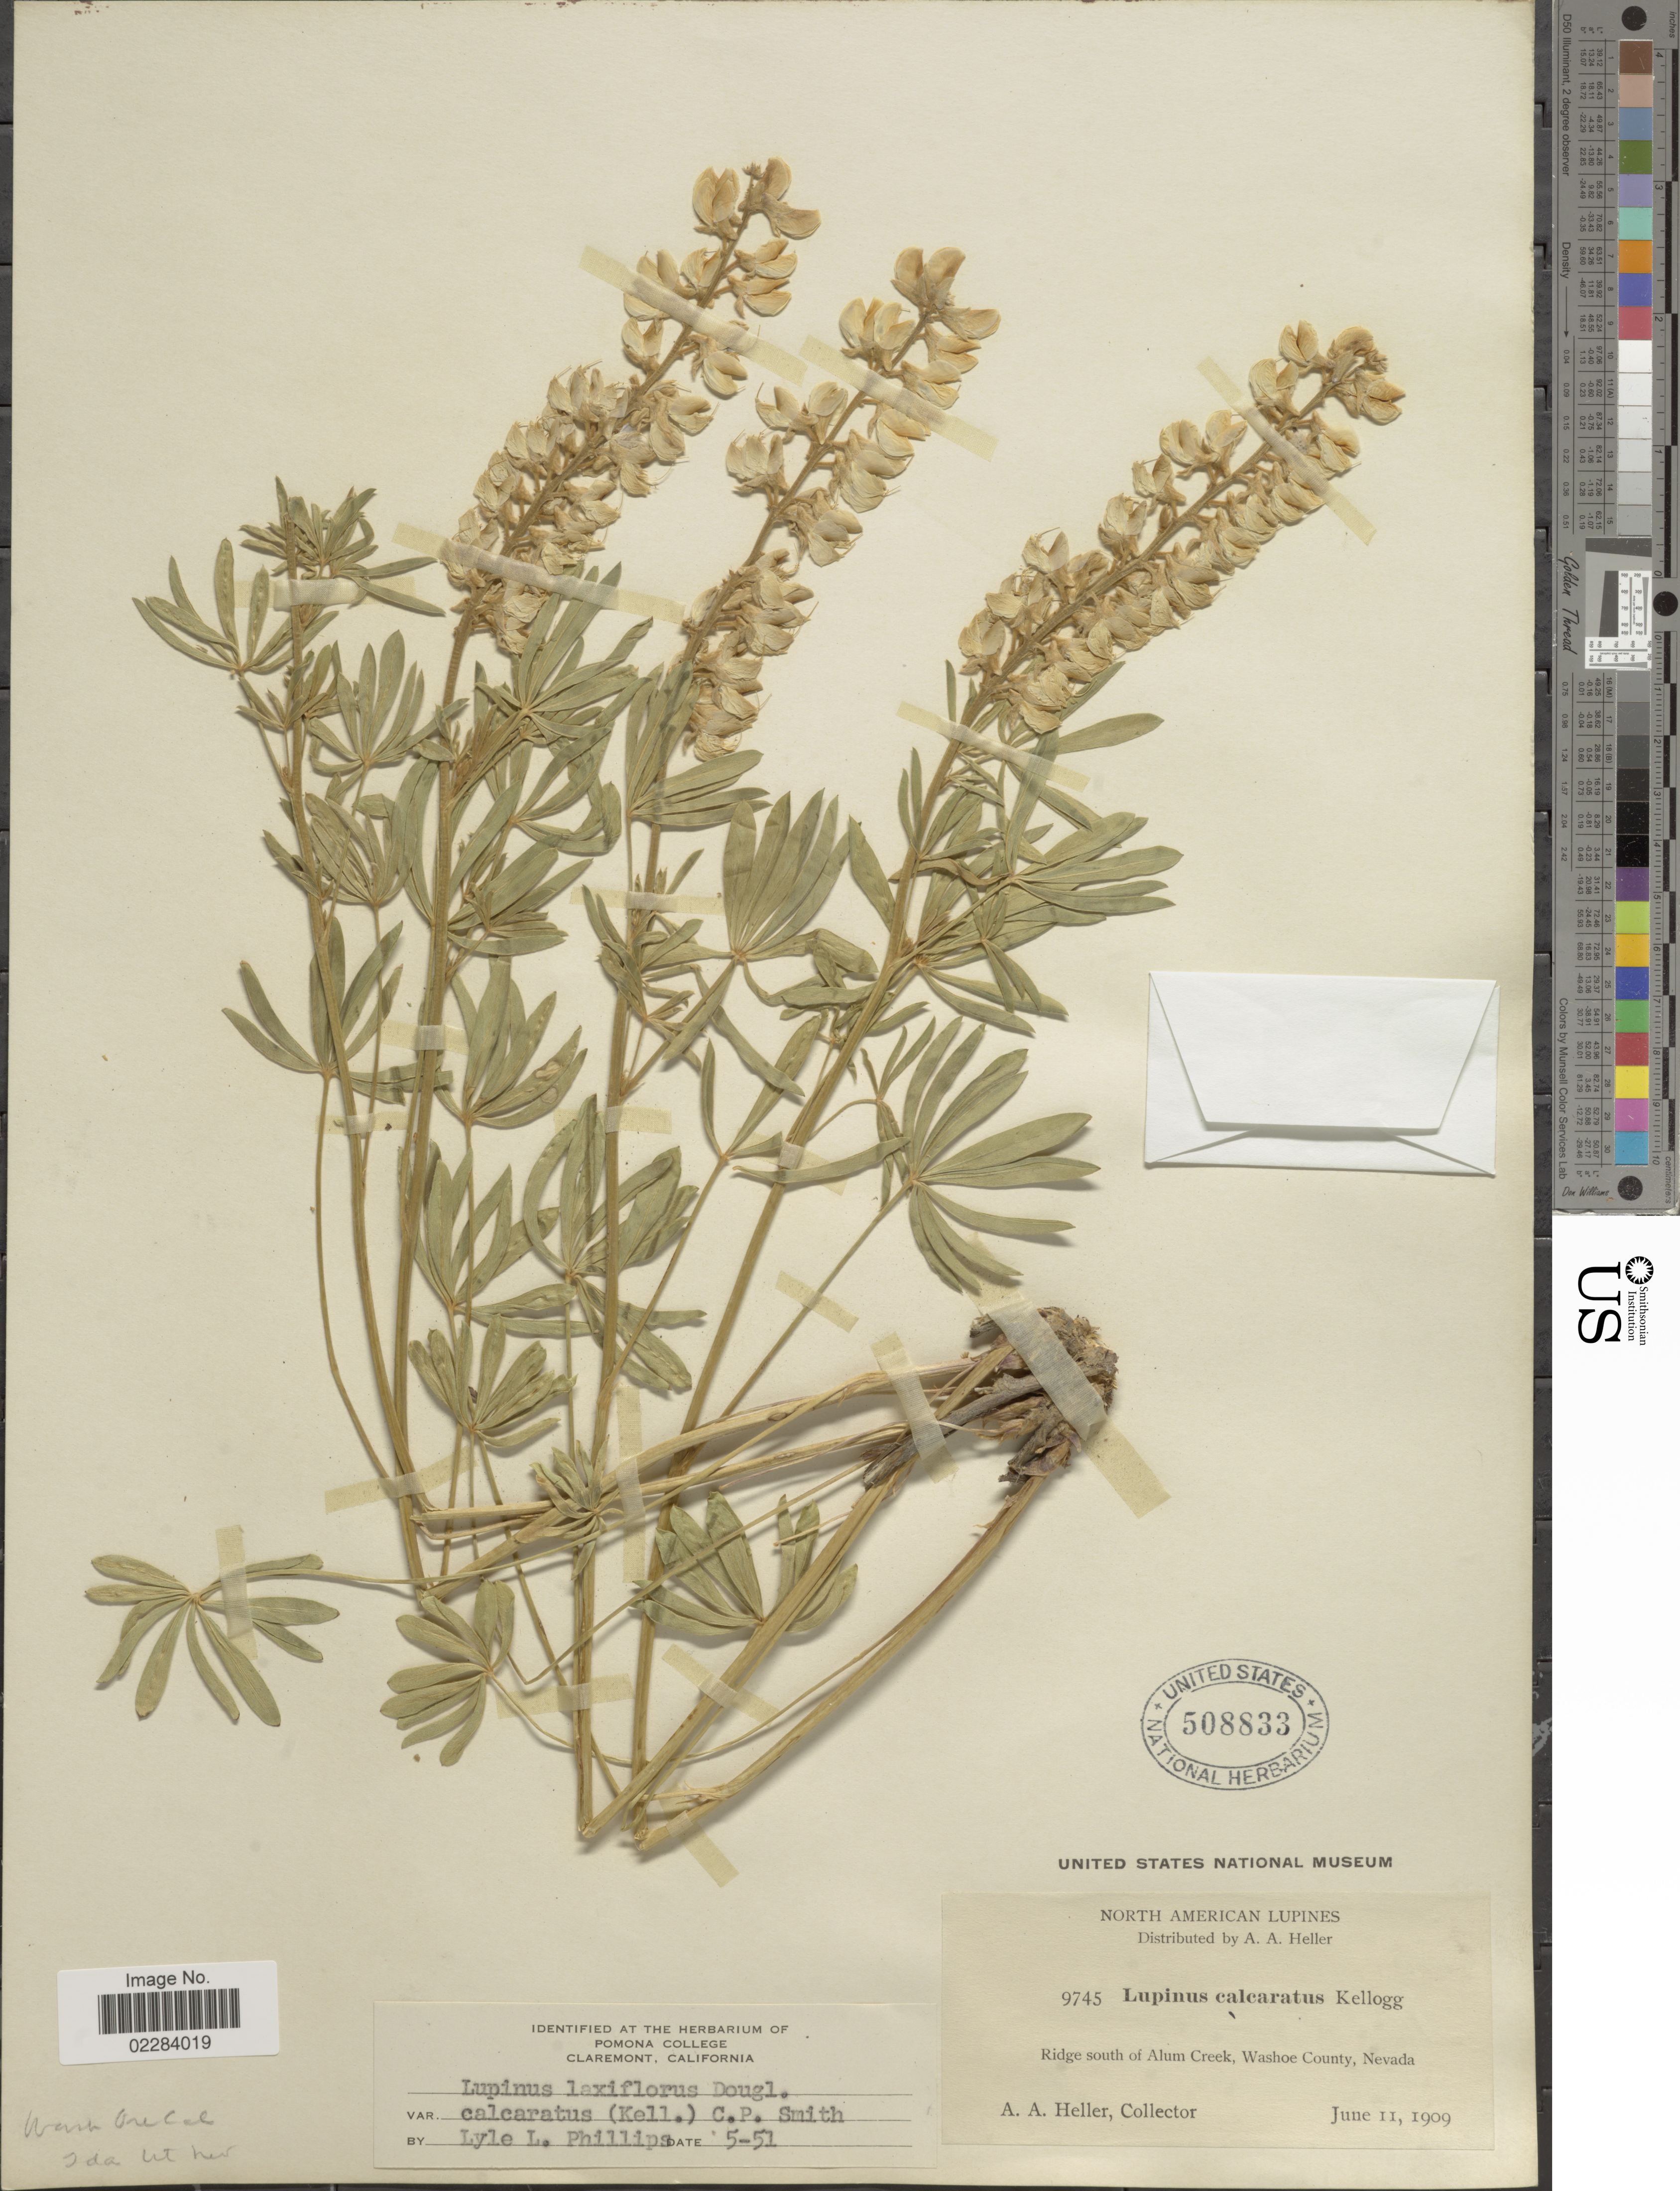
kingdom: Plantae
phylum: Tracheophyta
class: Magnoliopsida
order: Fabales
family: Fabaceae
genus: Lupinus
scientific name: Lupinus arbustus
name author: Lindl.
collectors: A. A. Heller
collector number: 9745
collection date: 1909-06-11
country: United States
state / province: Nevada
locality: Ridge south of Alum Creek, Washoe County.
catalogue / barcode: US 508833